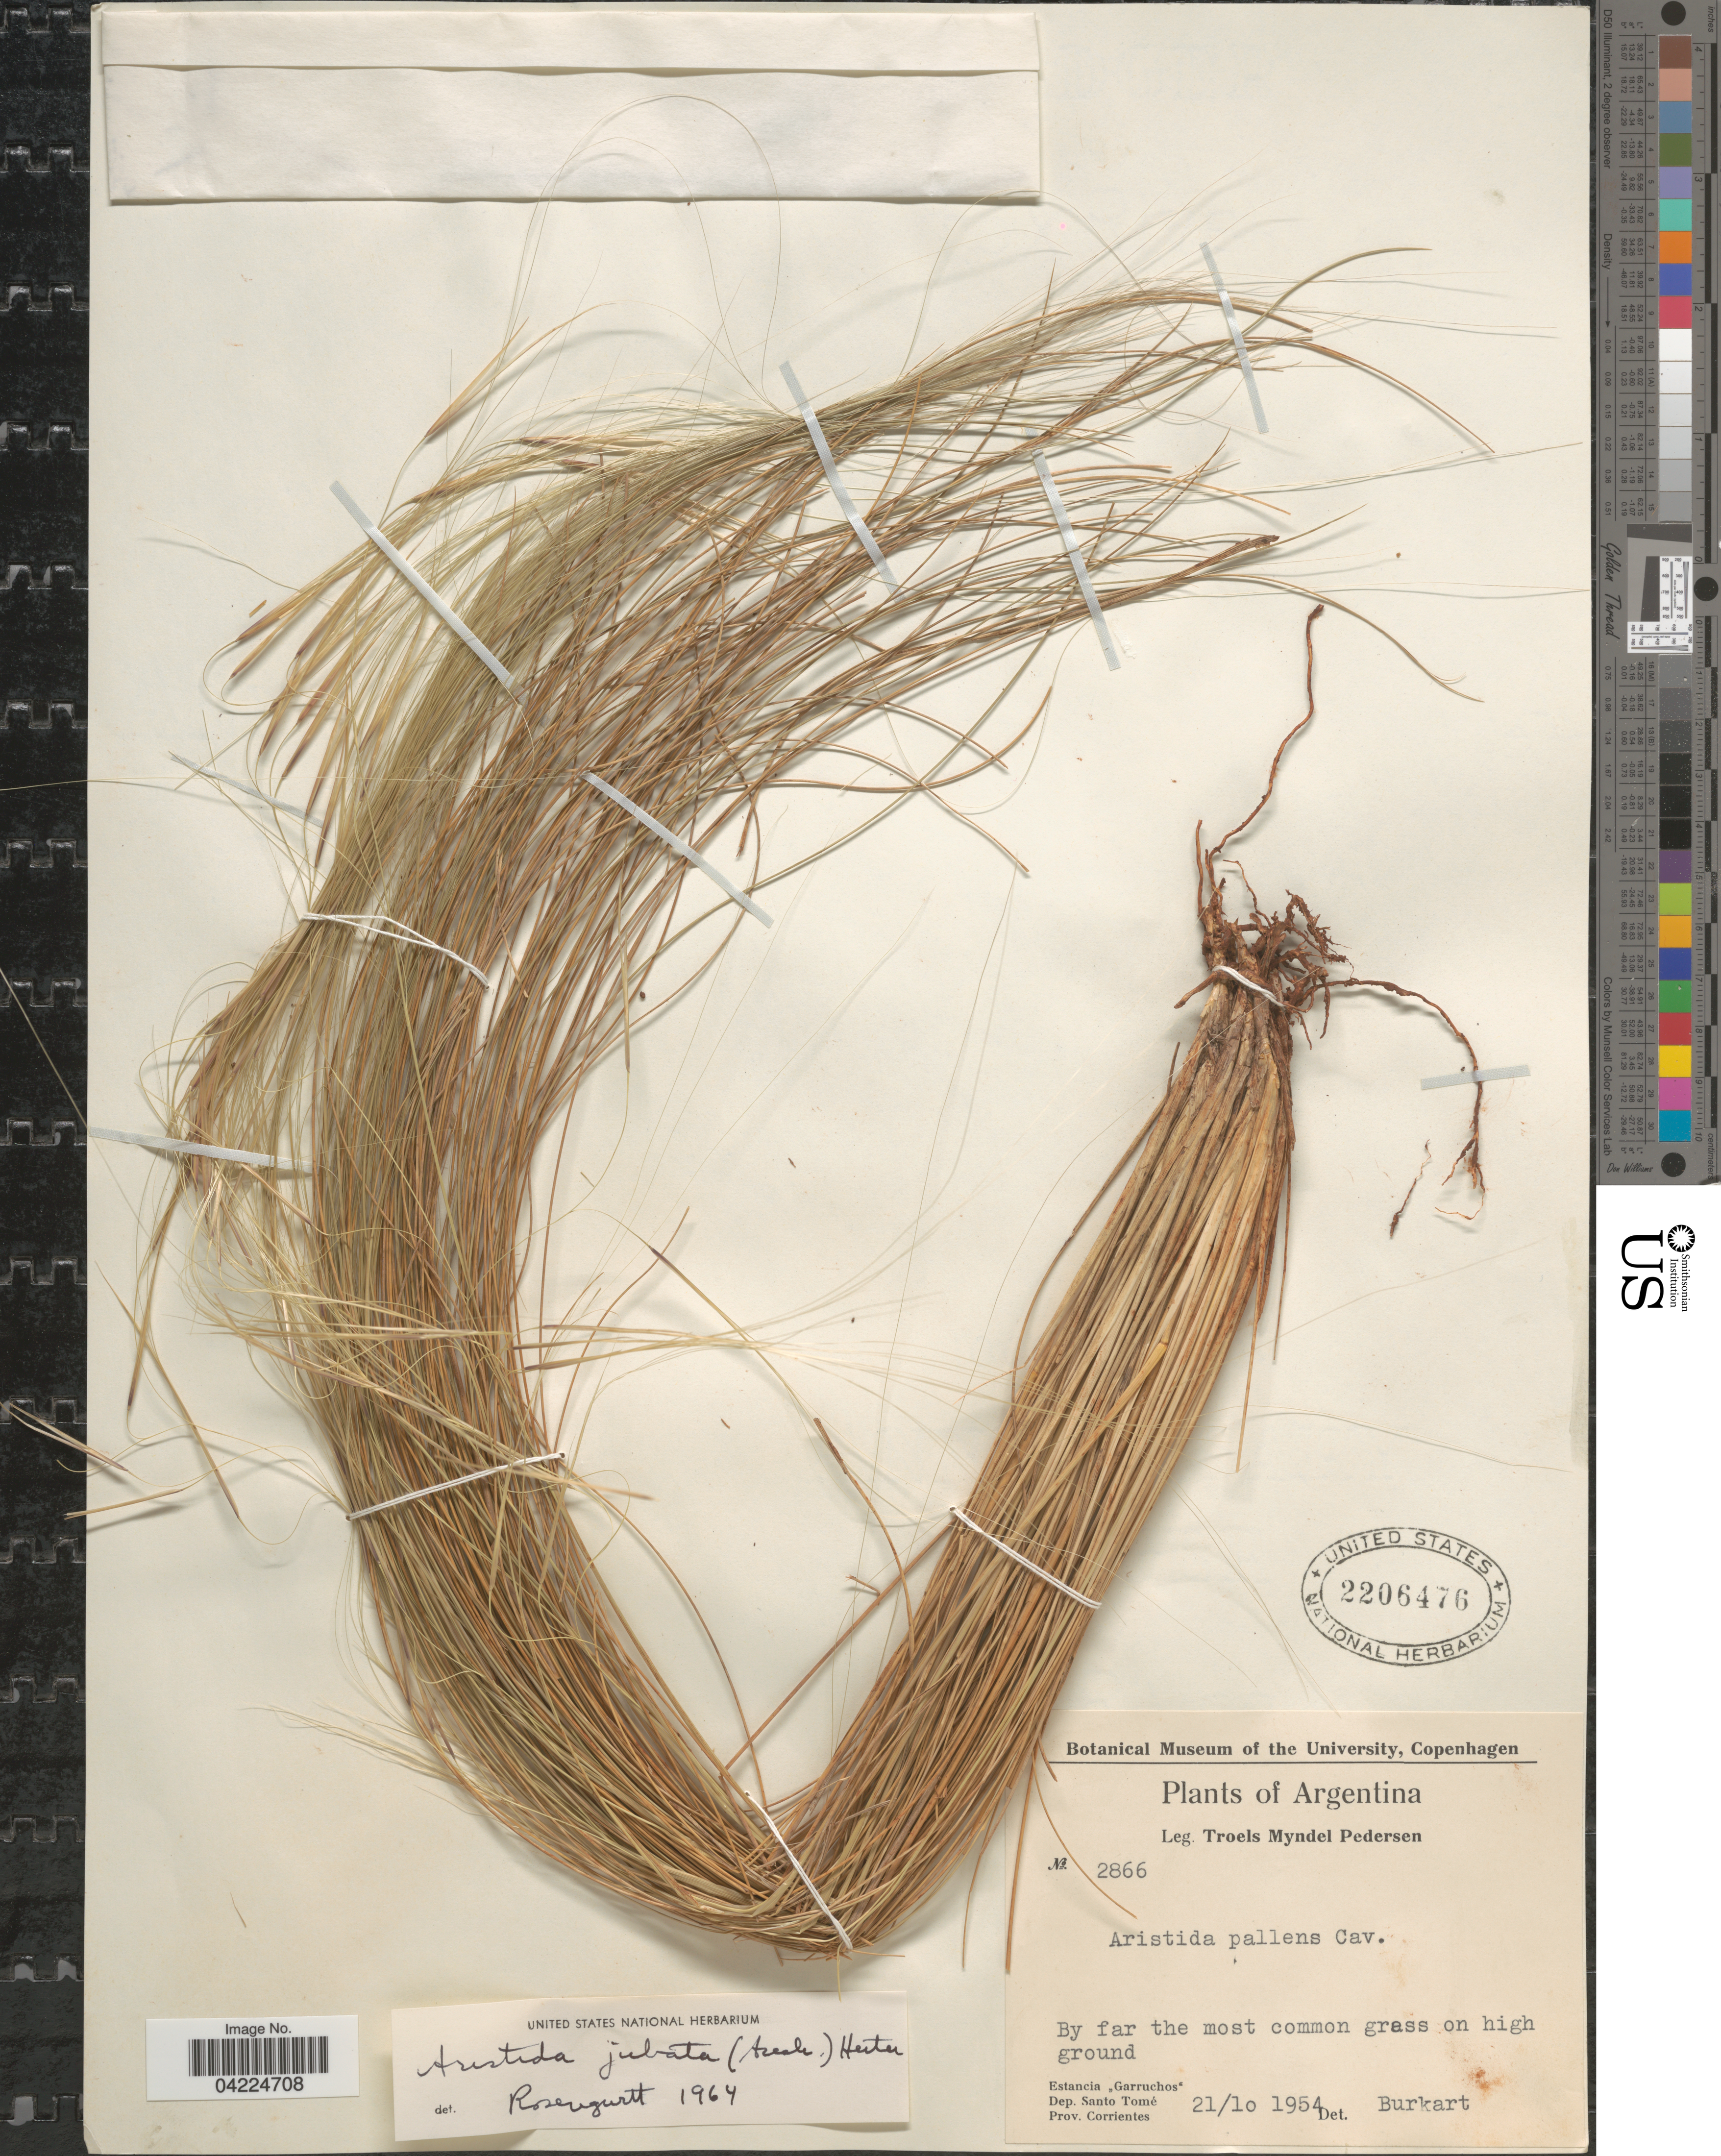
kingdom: Plantae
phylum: Tracheophyta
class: Liliopsida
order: Poales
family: Poaceae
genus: Aristida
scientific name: Aristida jubata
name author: (Arechav.) Herter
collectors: T. Pederson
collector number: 2866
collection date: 1954-10-21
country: Argentina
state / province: Corrientes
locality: Estancia "Garruchos". Dep. Santo Tomé.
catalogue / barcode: US 2206476